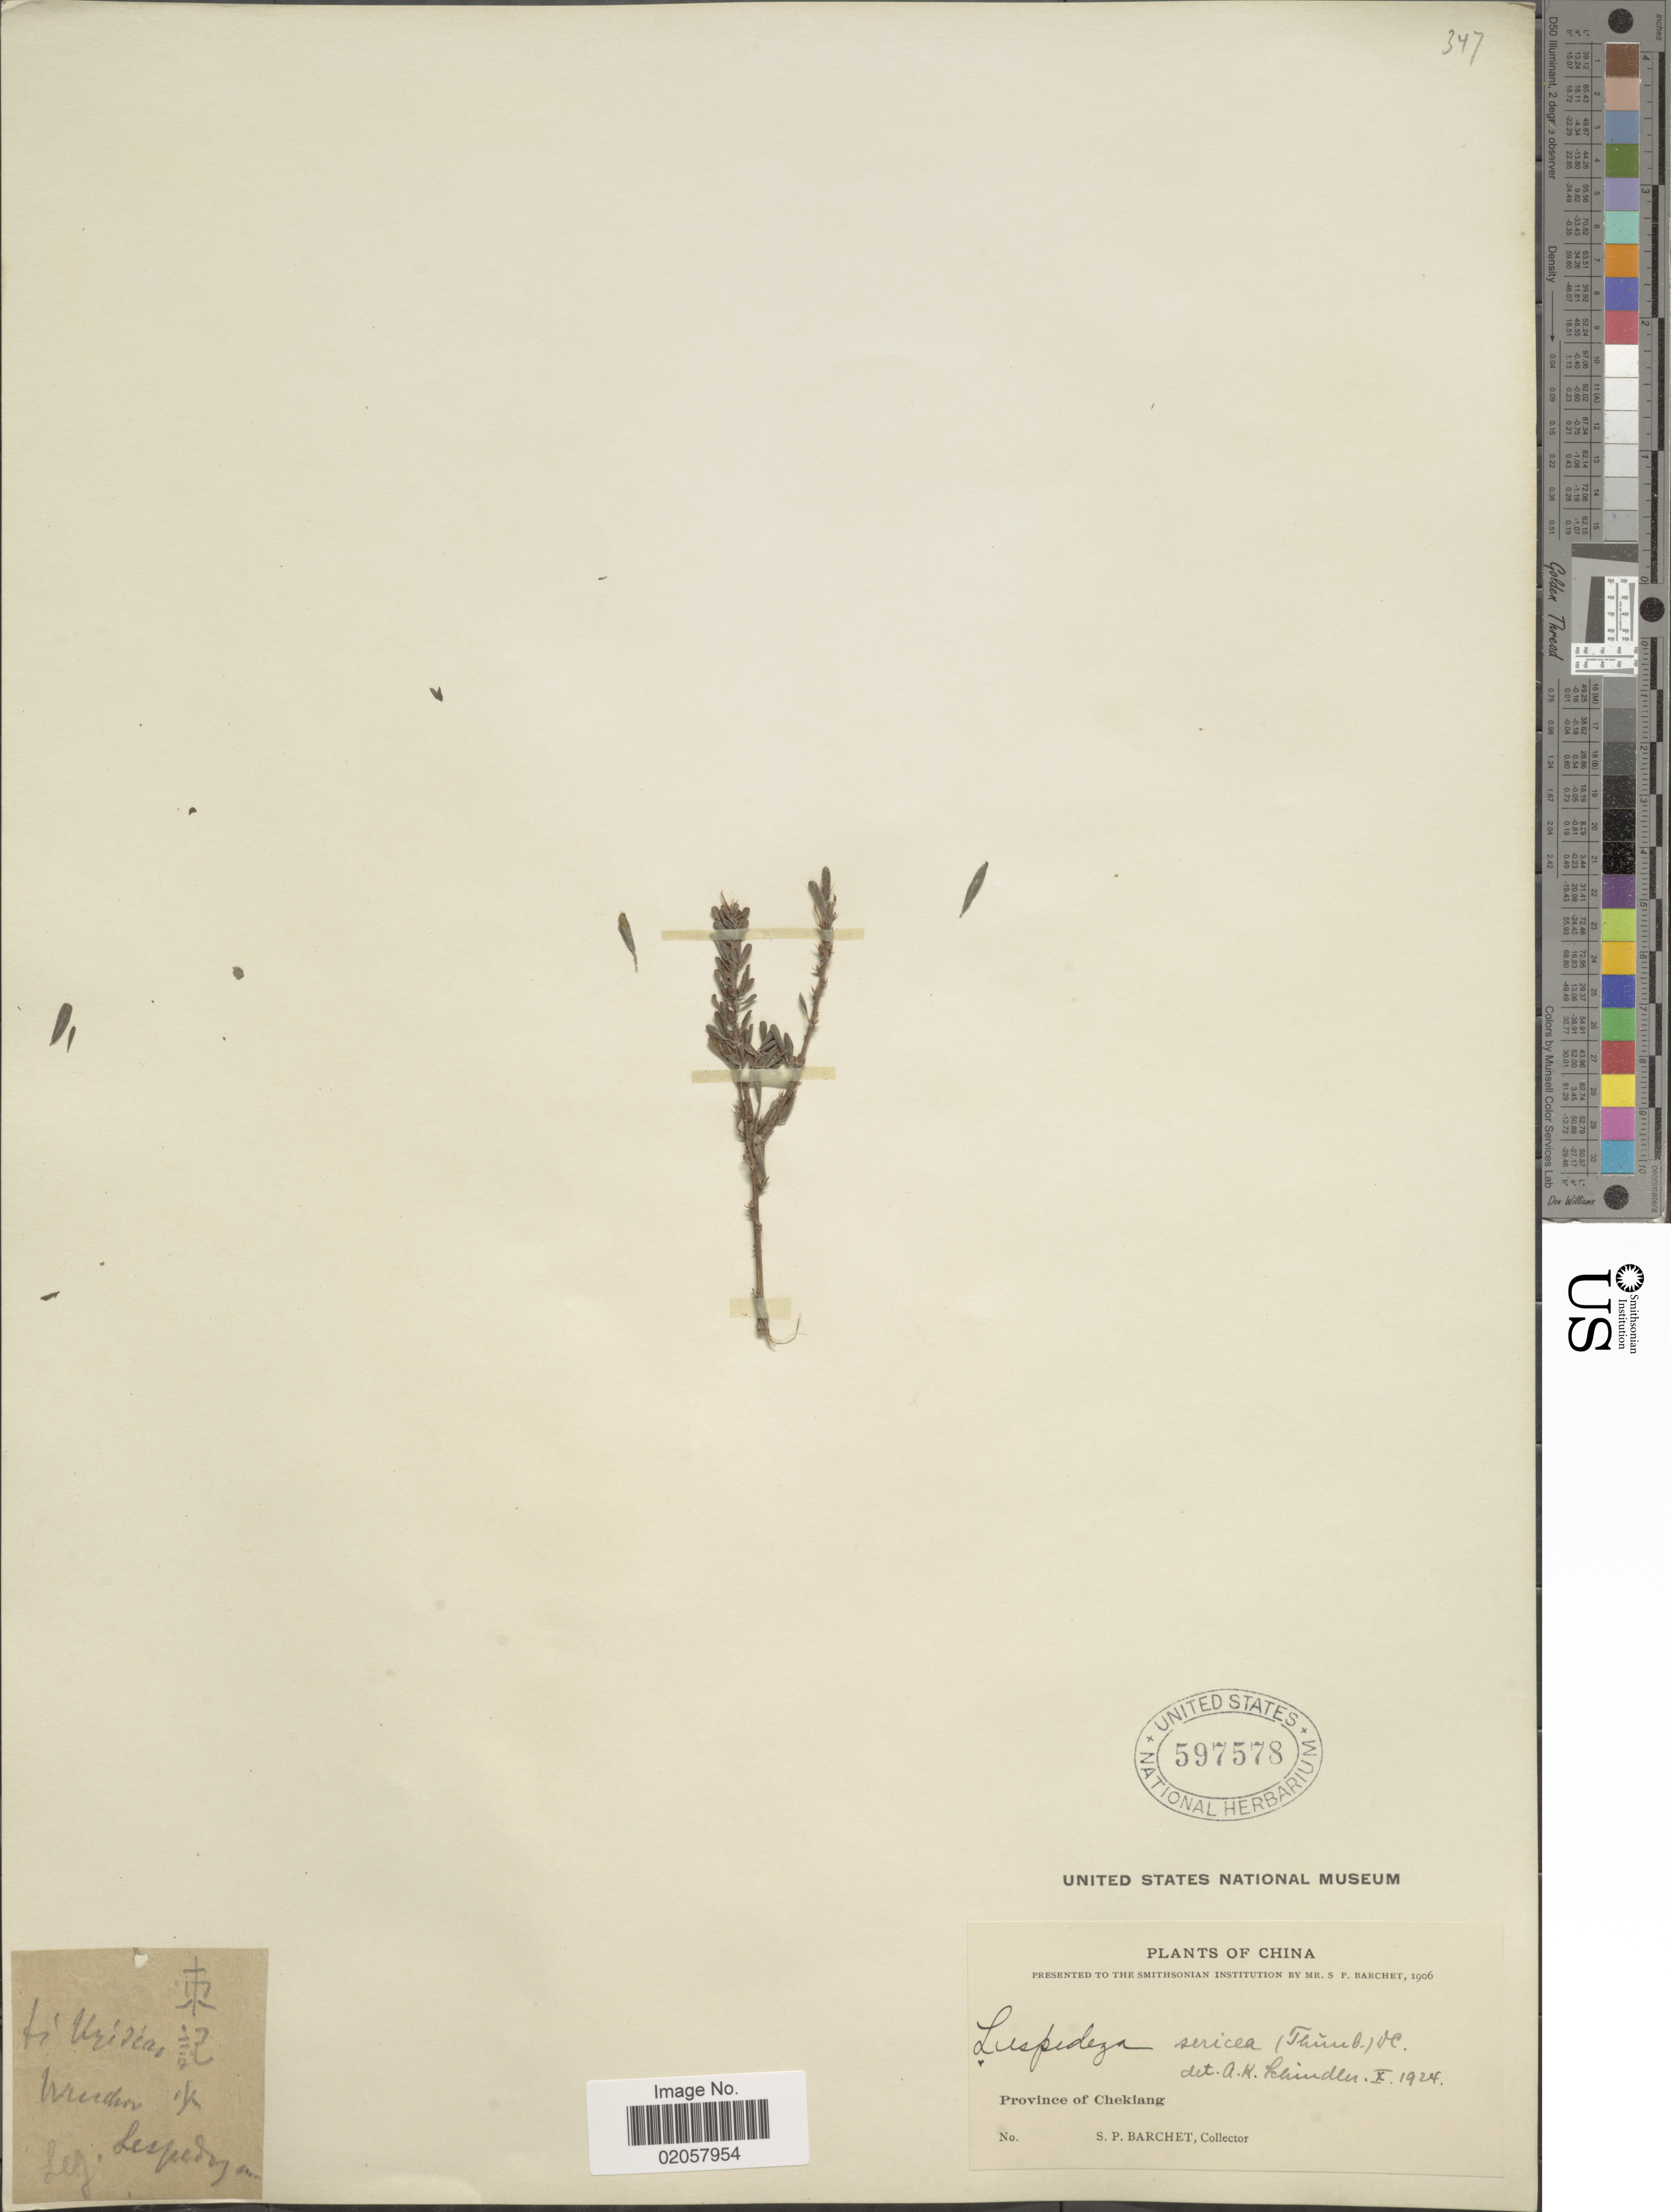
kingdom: Plantae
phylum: Tracheophyta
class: Magnoliopsida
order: Fabales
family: Fabaceae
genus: Lespedeza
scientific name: Lespedeza cuneata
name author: (Dum. Cours.) G. Don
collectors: S. P. Barchet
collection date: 1906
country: China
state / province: Zhejiang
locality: Province of Chekiang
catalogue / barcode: US 597578